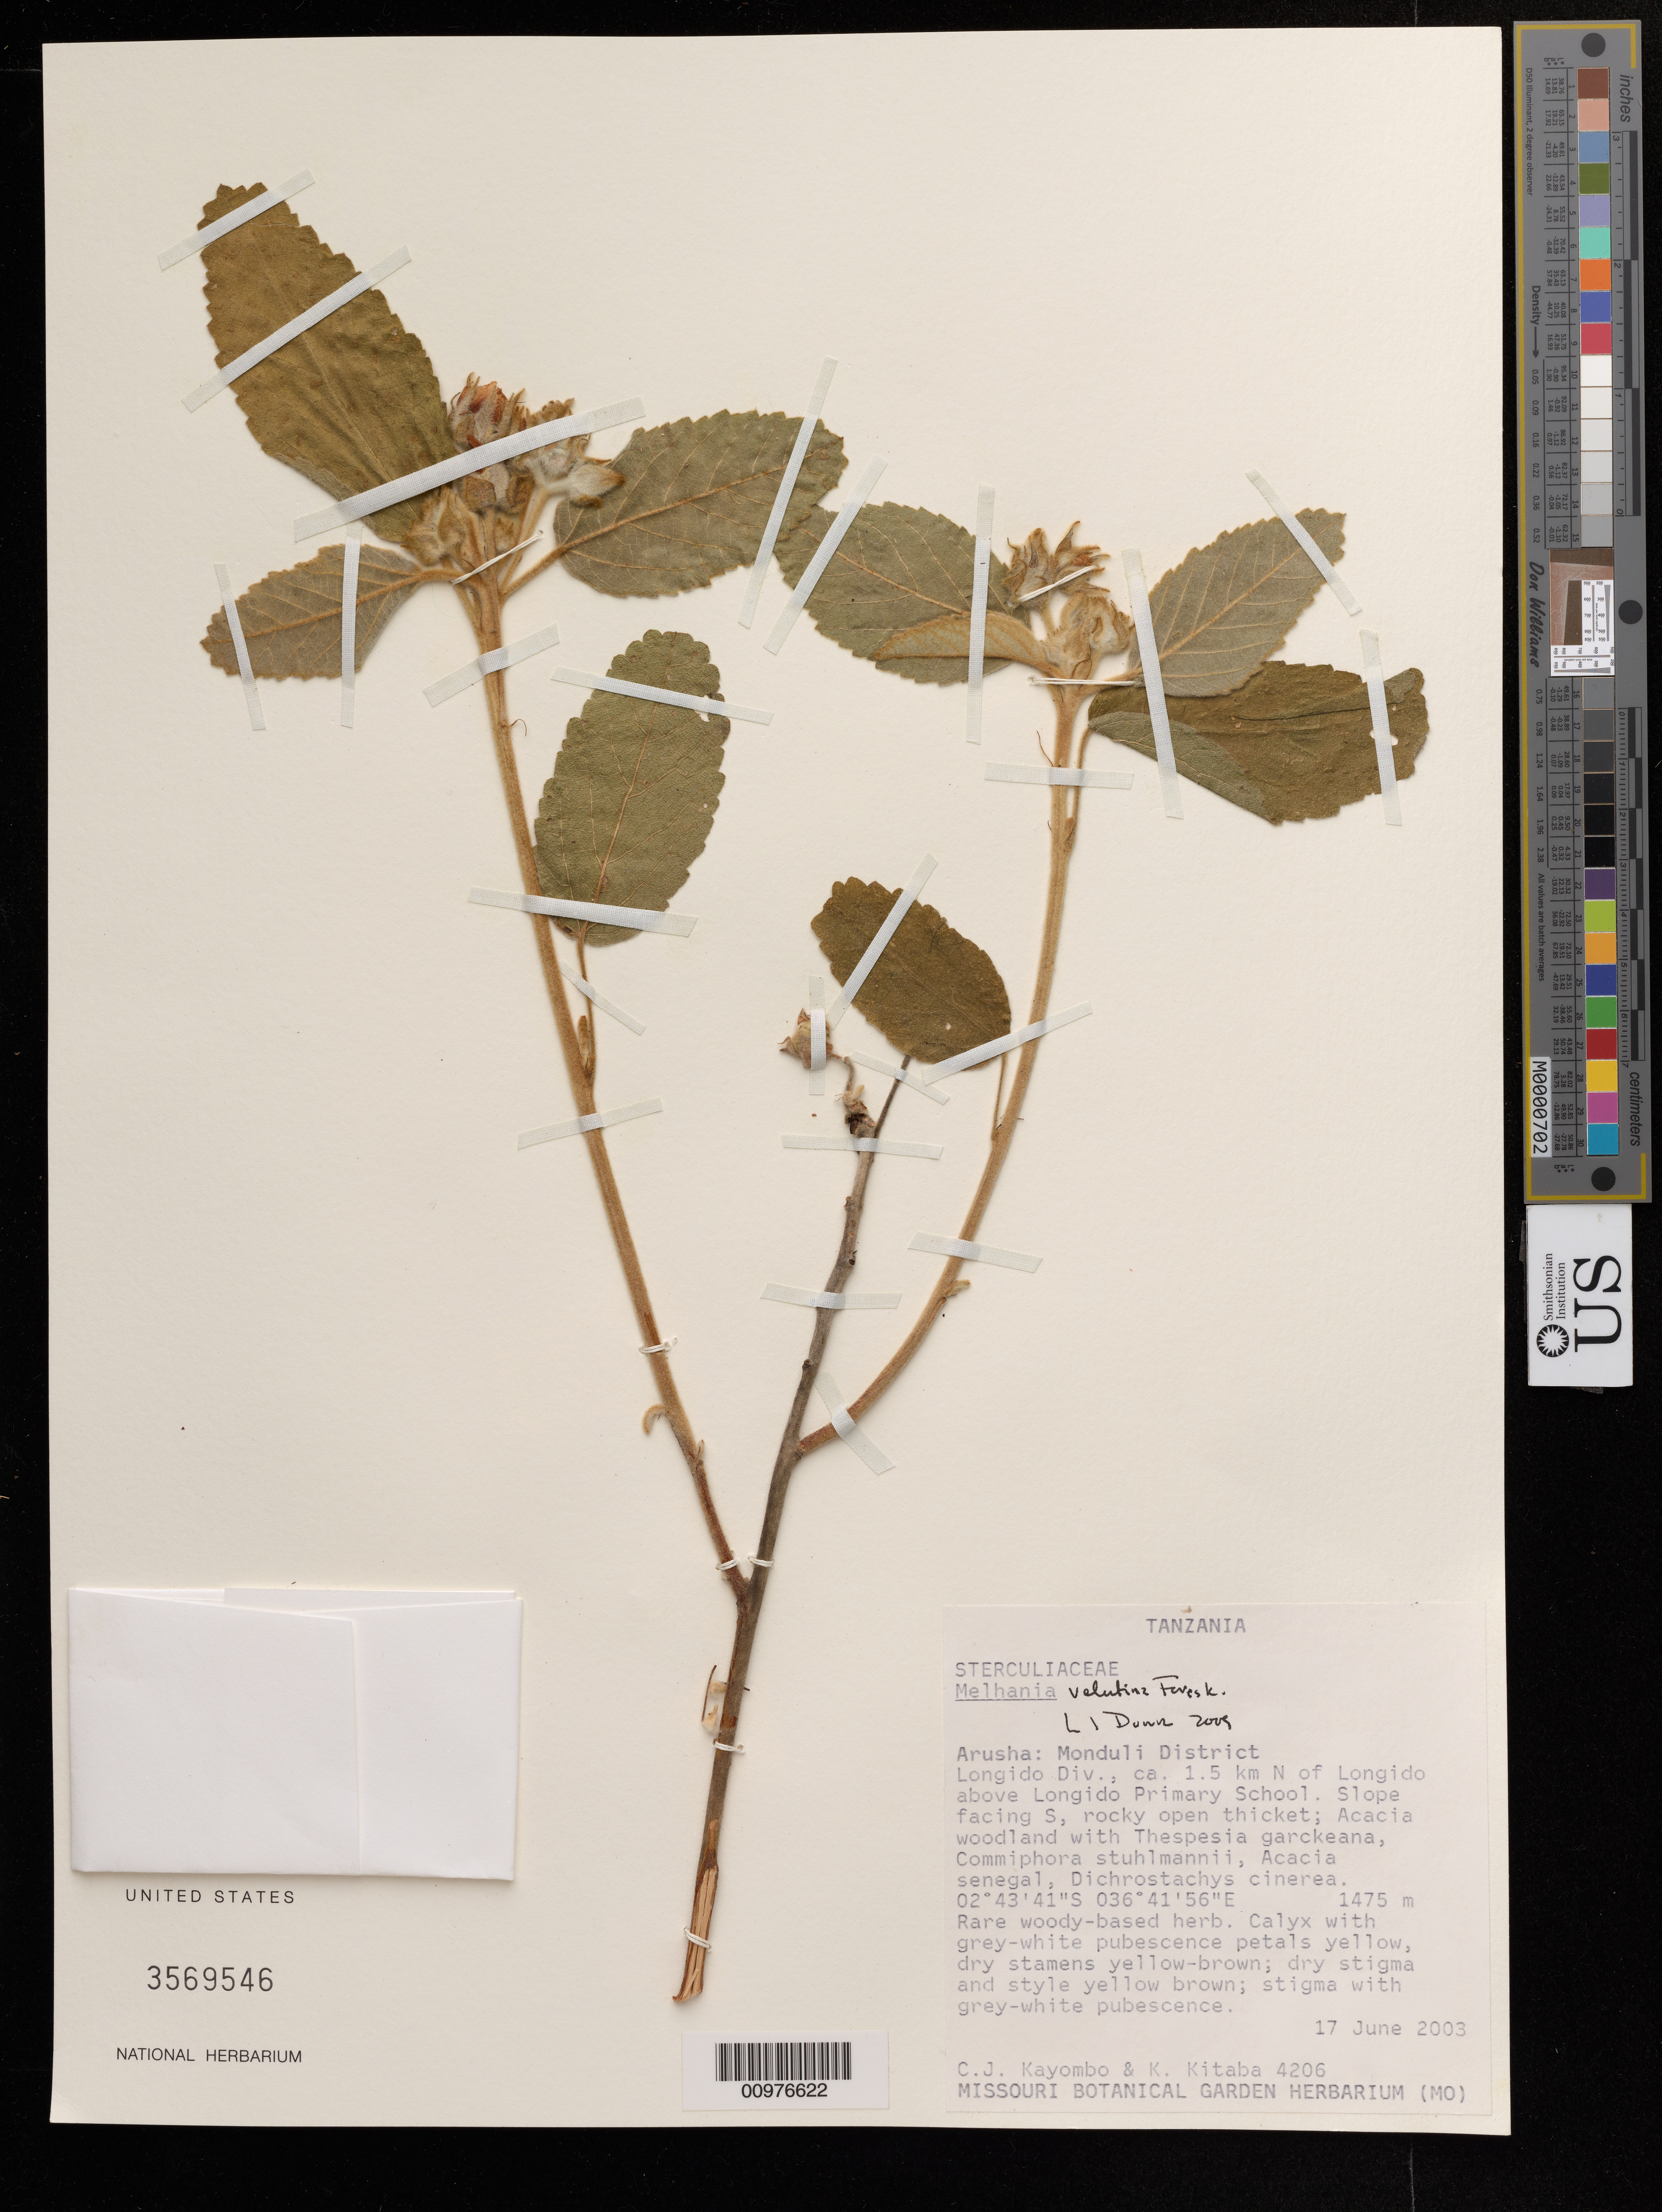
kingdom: Plantae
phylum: Tracheophyta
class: Magnoliopsida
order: Malvales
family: Malvaceae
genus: Melhania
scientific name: Melhania velutina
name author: Forssk.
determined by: Dorr, L. J., (BOT), Smithsonian Institution - National Museum of Natural History (UNITED STATES)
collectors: C. J. Kayombo & K. Kitaba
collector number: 4206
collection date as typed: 17 Jun 2003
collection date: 2003-06-17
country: Tanzania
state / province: Arusha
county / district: Monduli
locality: Longido Div., ca. 1.5 km N of Longido above Longido Primary School. Slope facing S.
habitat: Rocky open thicket.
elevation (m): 1475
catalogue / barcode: US 3569546